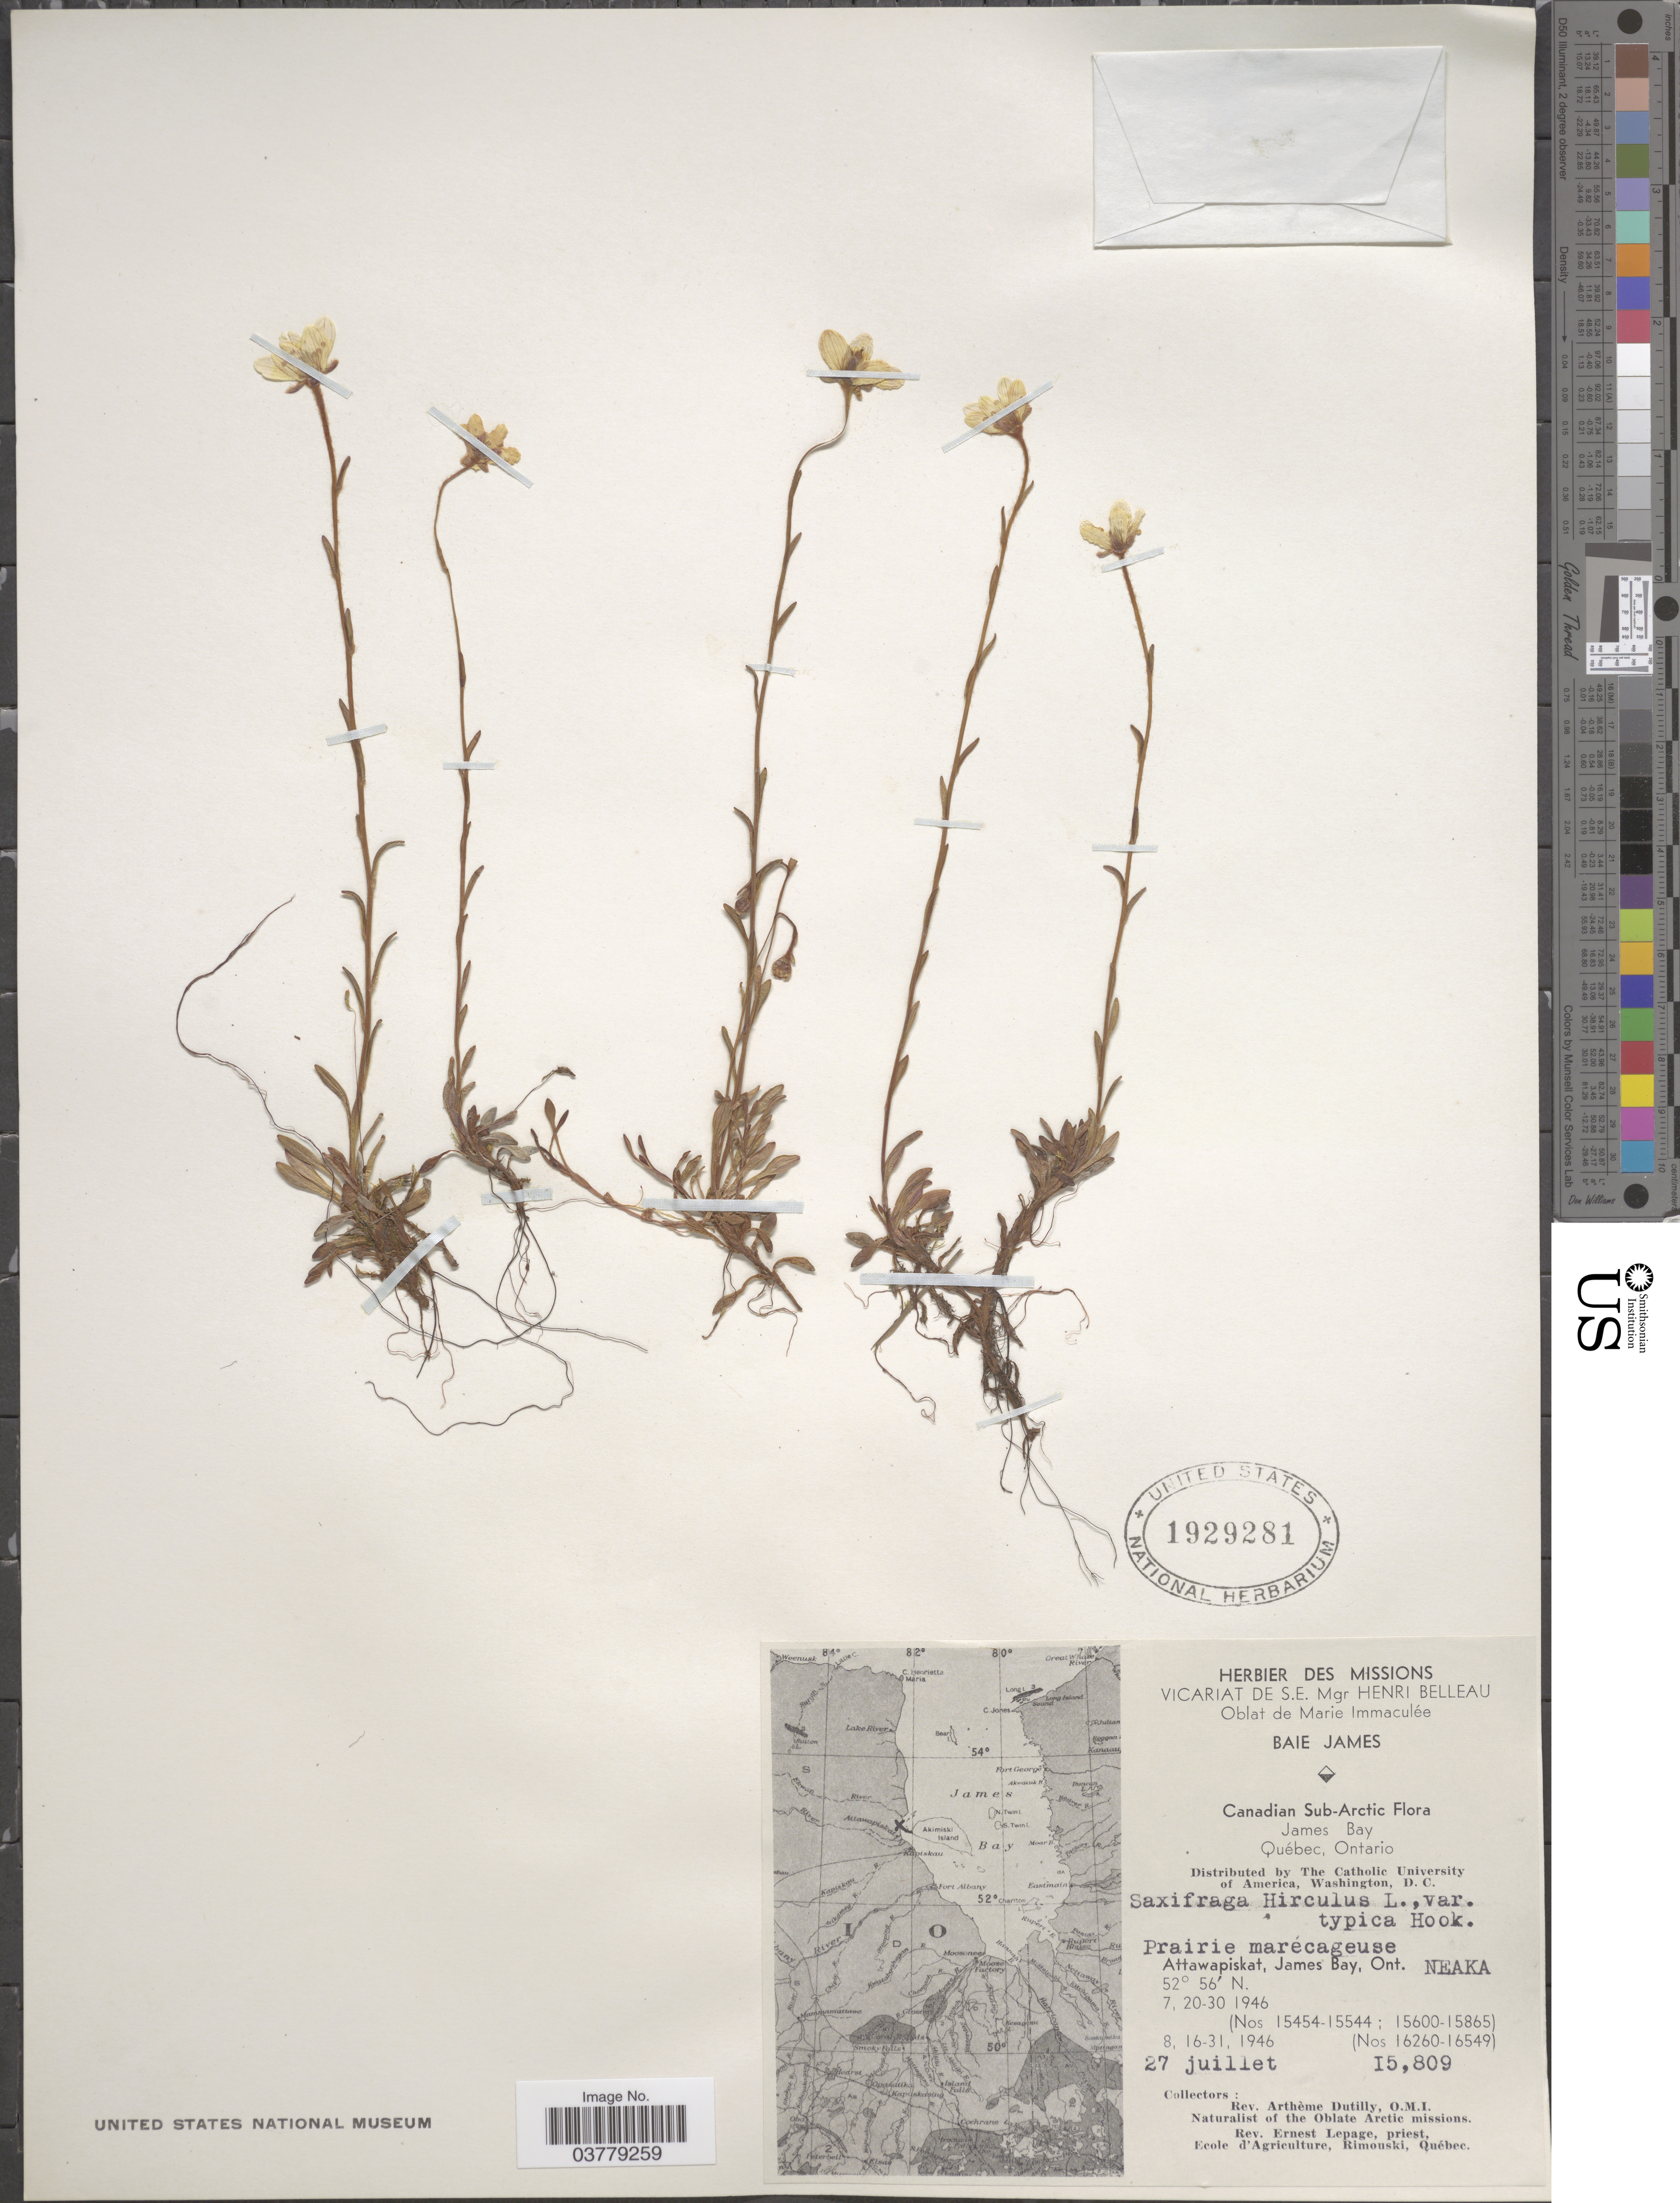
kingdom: Plantae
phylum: Tracheophyta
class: Magnoliopsida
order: Saxifragales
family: Saxifragaceae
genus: Saxifraga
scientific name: Saxifraga hirculus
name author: L.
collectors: A. Dutilly & E. Lepage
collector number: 15809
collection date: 1946-07-27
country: Canada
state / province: Ontario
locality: Canadian Sub-Arctic. James Bay. Attawapiskat, Neaka.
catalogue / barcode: US 1929281